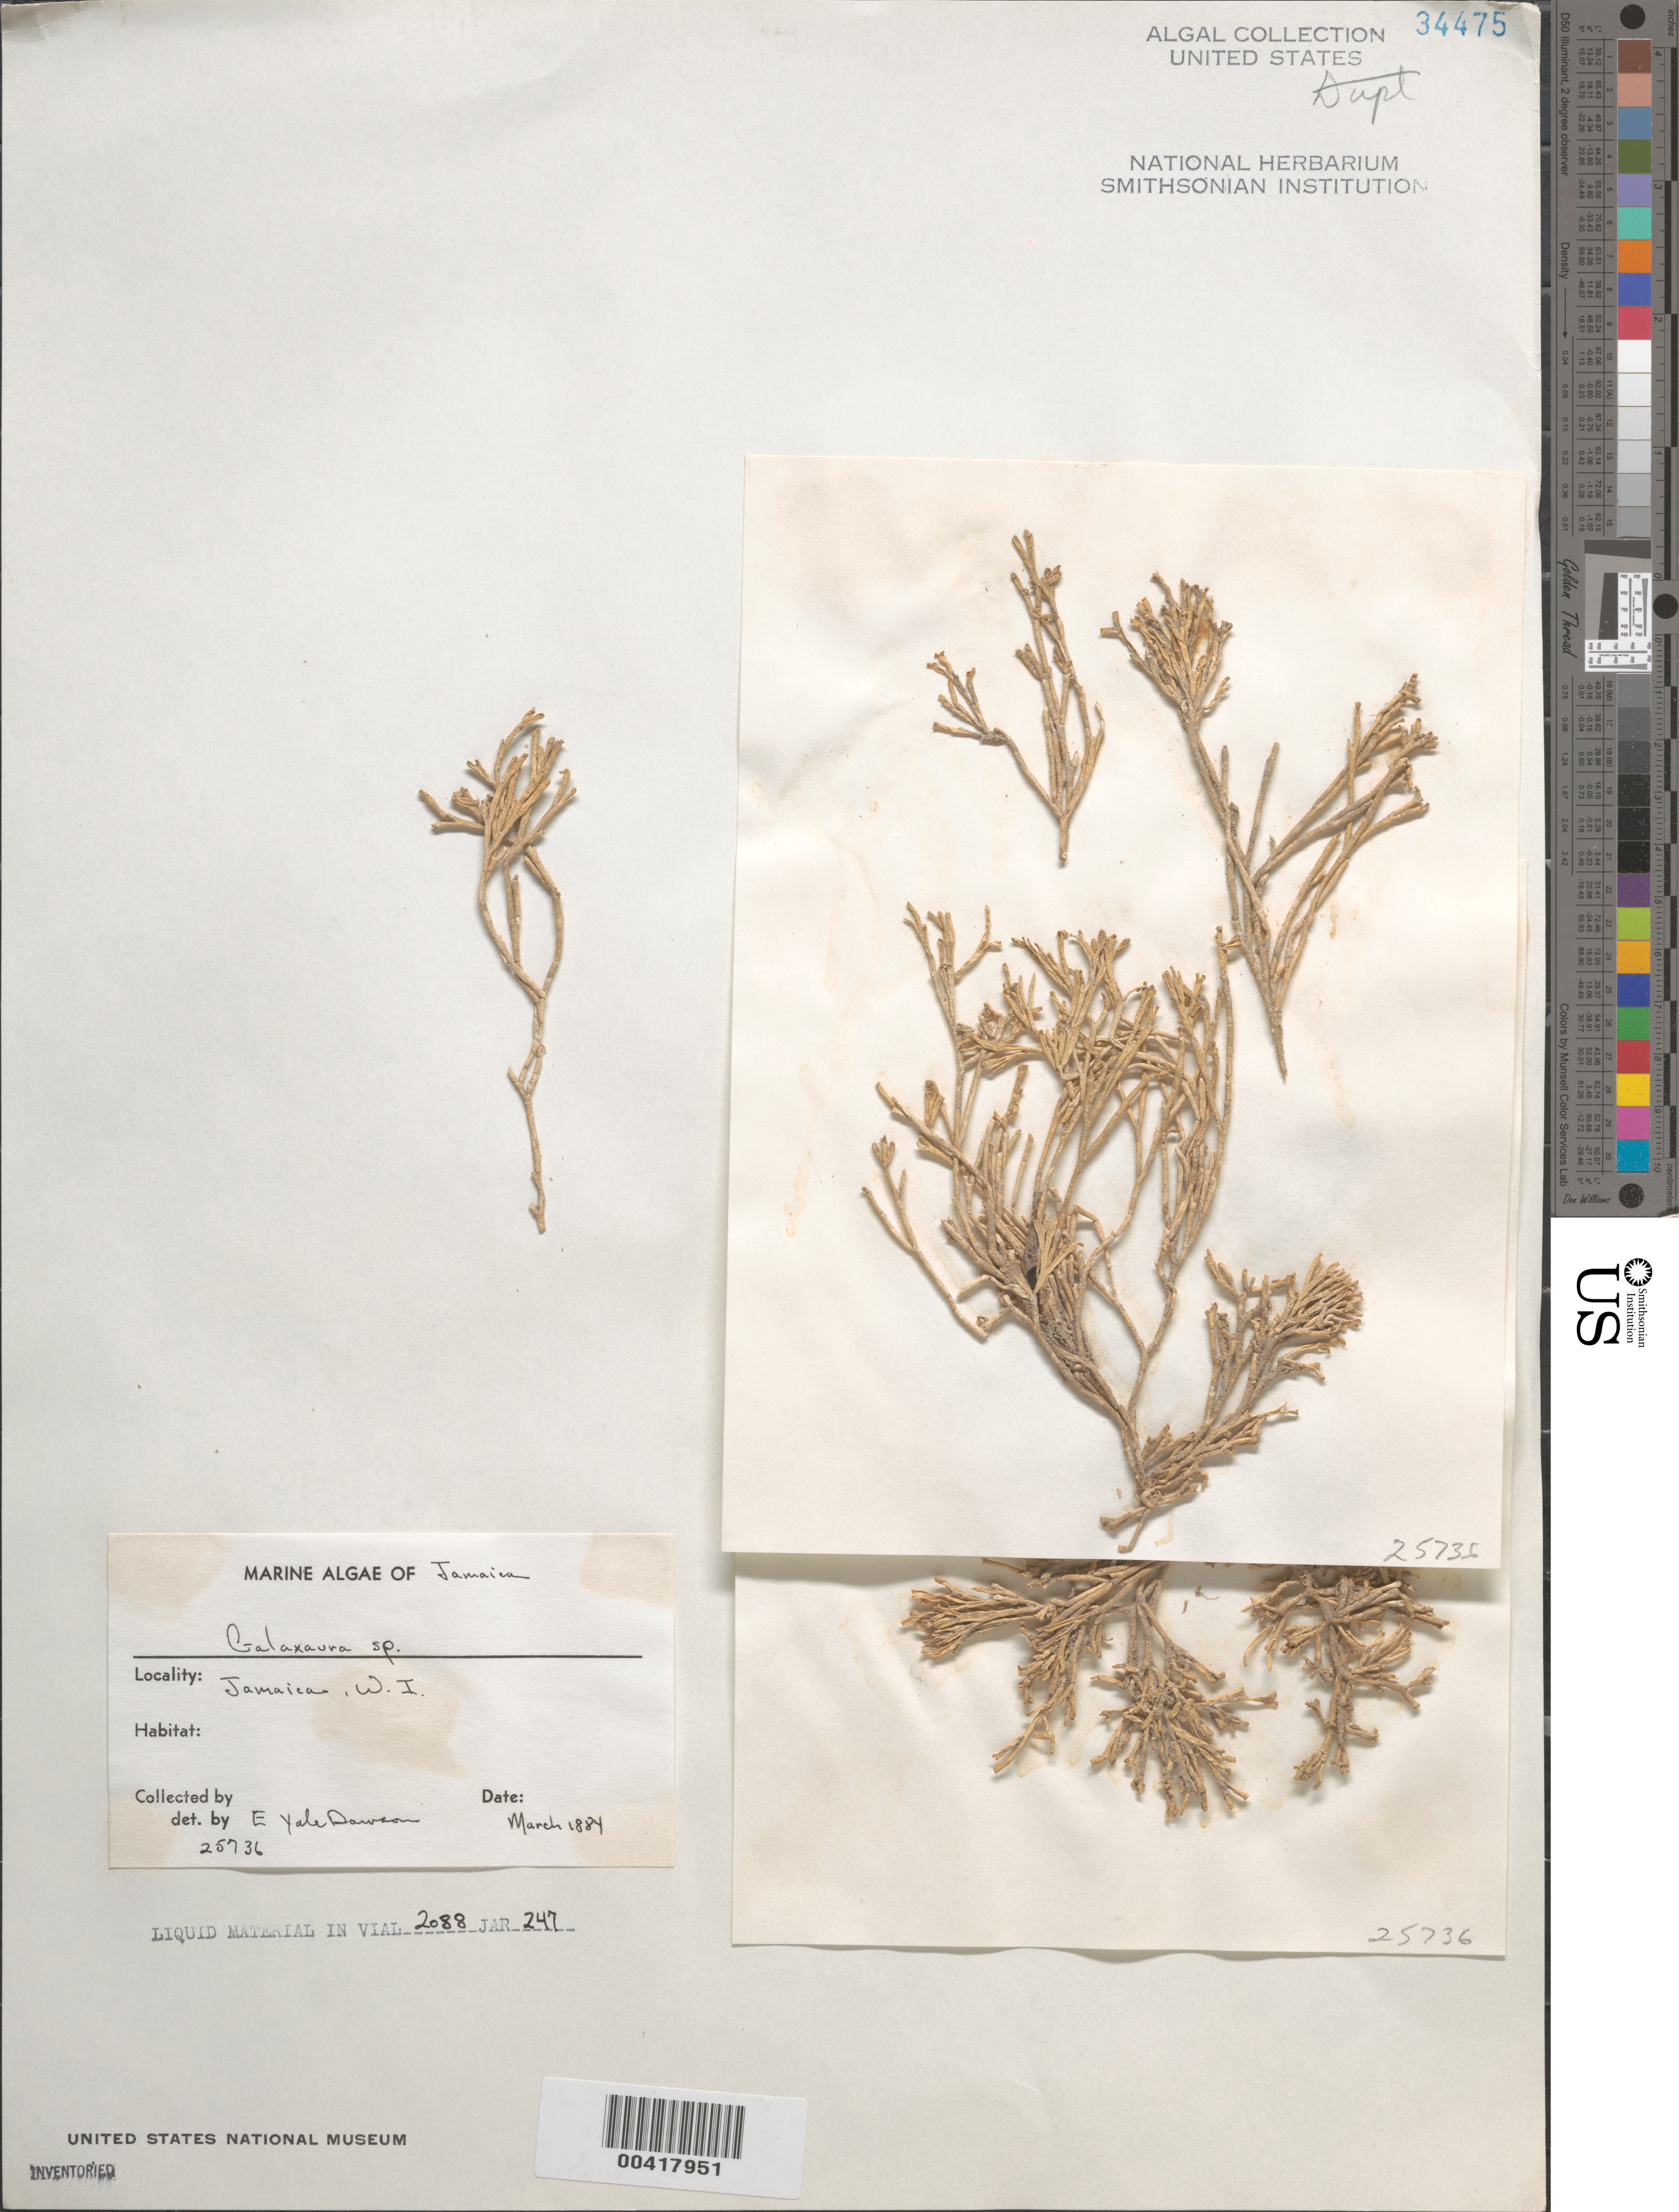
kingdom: Plantae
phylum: Rhodophyta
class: Florideophyceae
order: Nemaliales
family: Galaxauraceae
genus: Galaxaura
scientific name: Galaxaura sp.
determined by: Dawson, E. Y.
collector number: EYD 25736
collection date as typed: Mar 1884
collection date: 1884-03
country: Jamaica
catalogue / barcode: US 34475